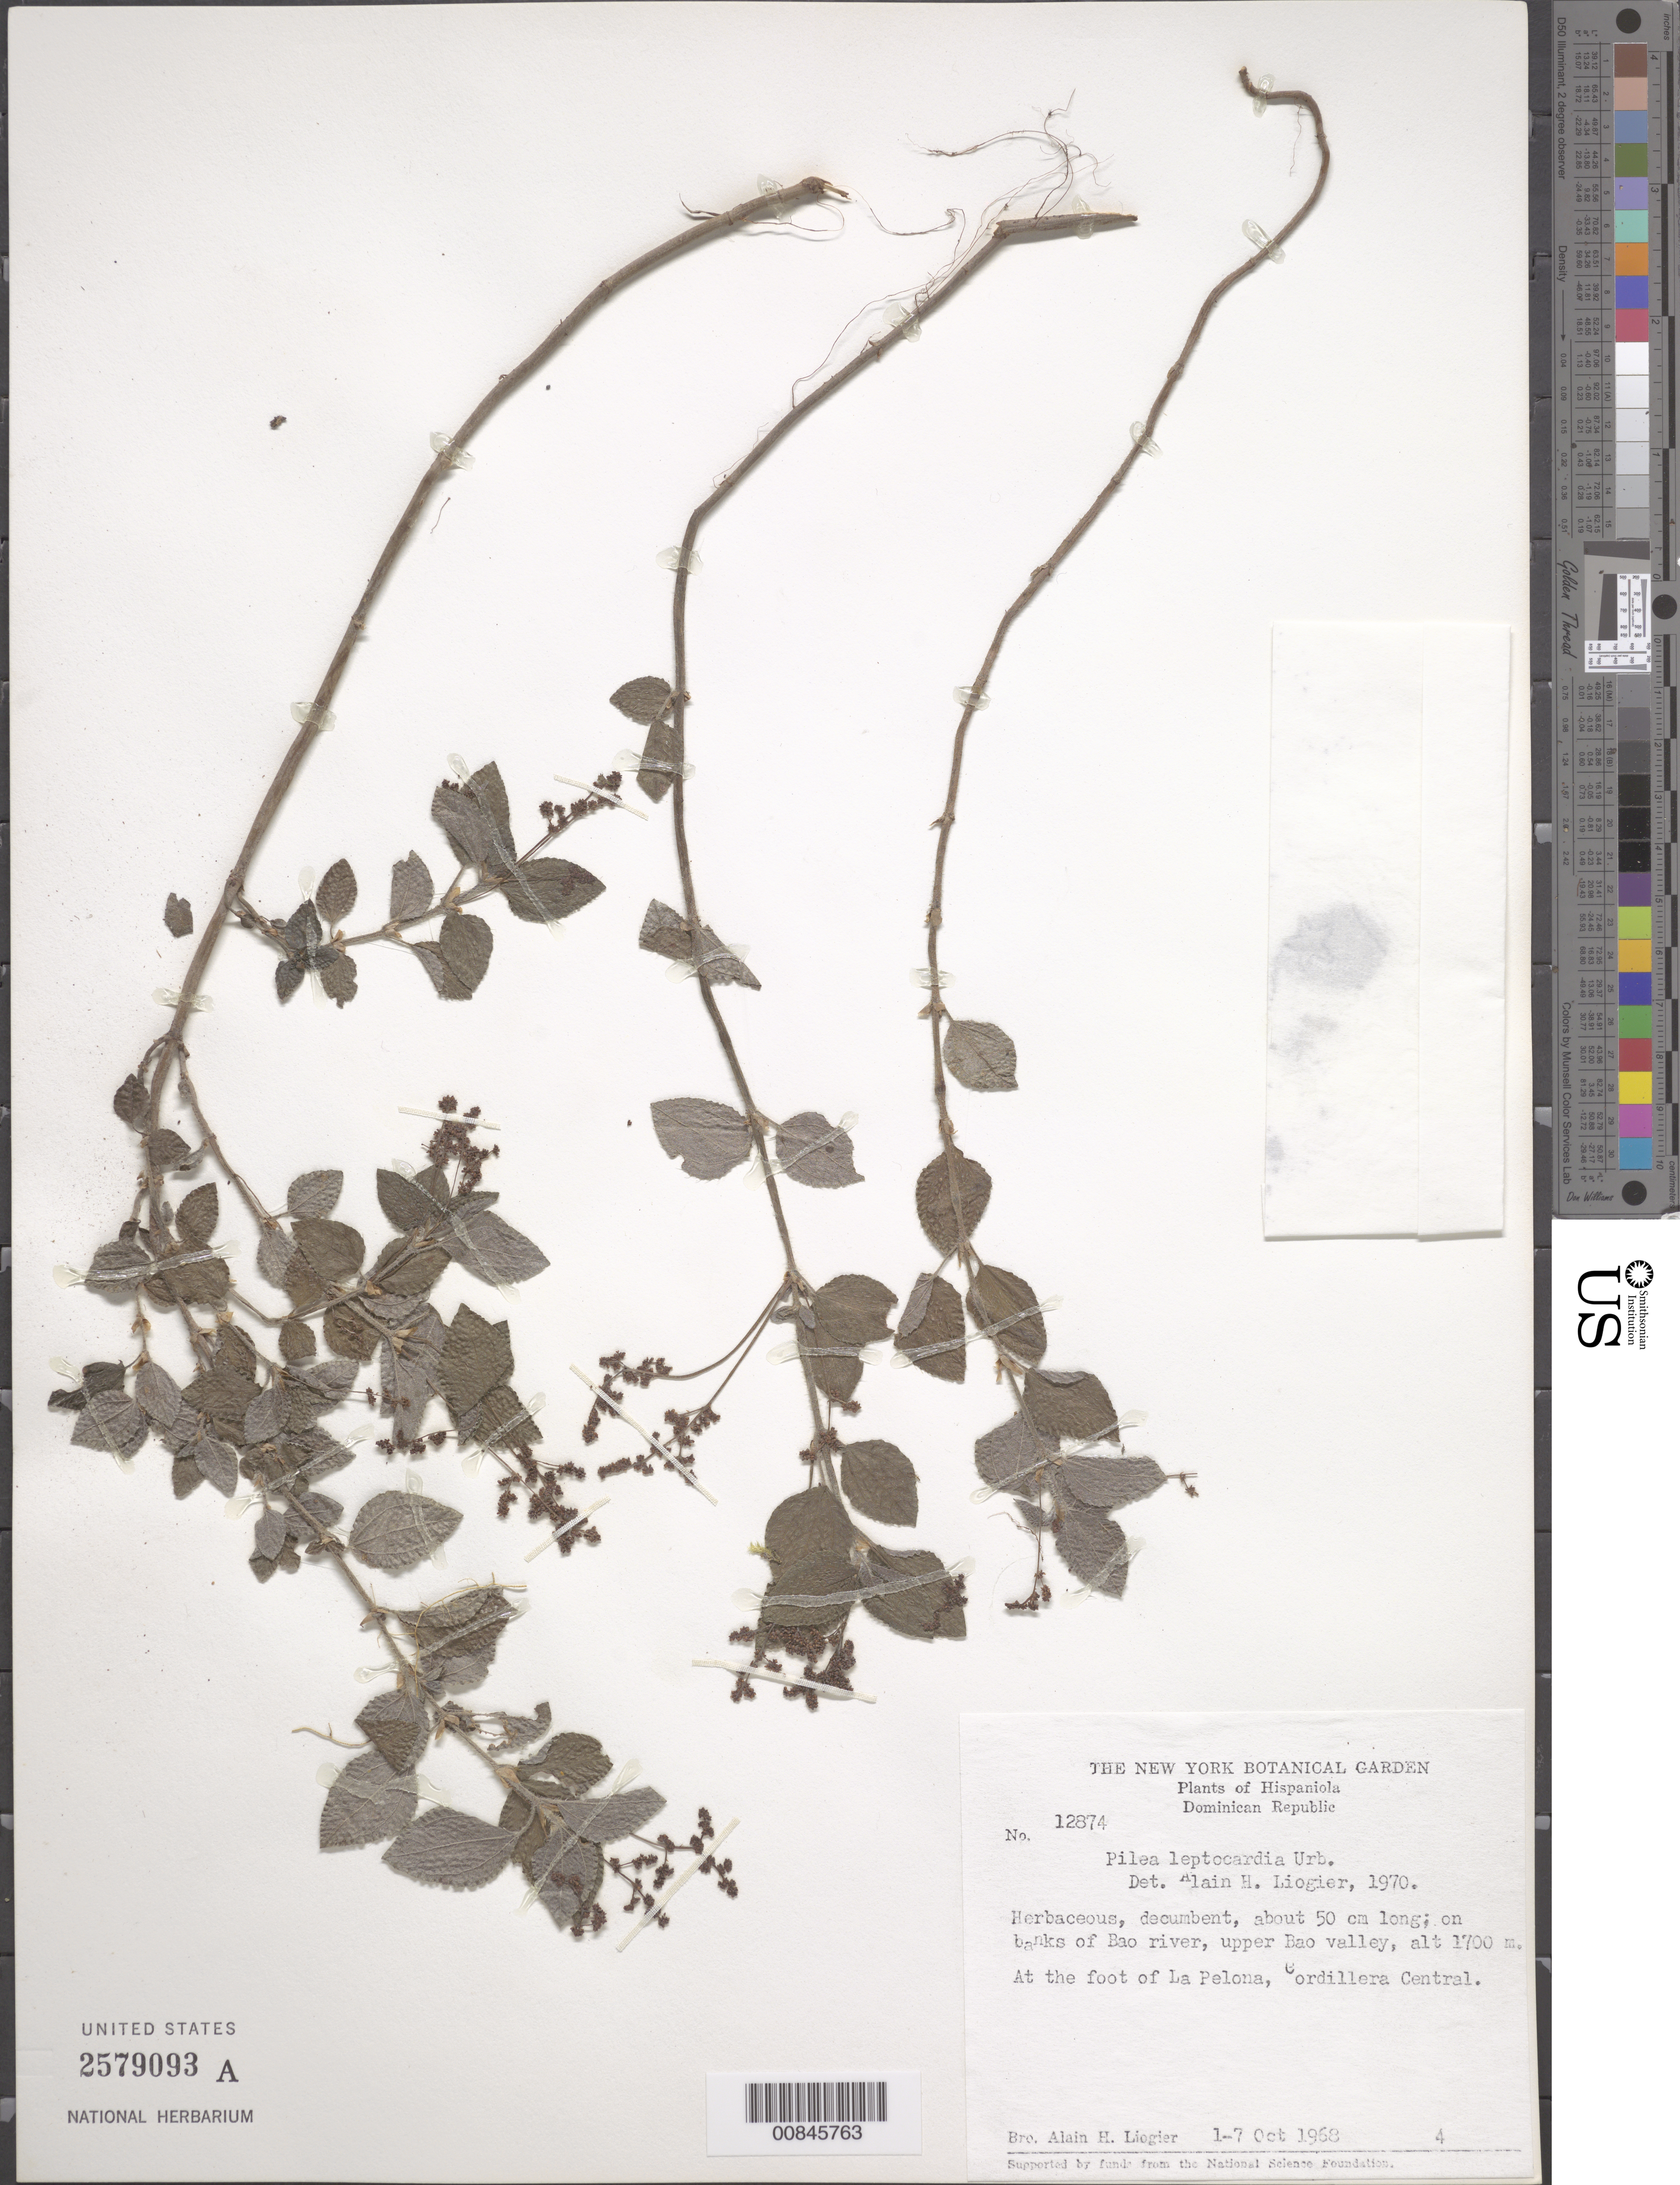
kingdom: Plantae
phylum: Tracheophyta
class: Magnoliopsida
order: Rosales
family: Urticaceae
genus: Pilea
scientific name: Pilea leptocardia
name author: Urb.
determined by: Liogier, Alain H.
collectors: A. H. Liogier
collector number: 12874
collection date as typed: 01 Oct 1968 to 07 Oct 1968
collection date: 1968-10-01/1968-10-07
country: Dominican Republic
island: Hispaniola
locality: Banks of Bao River, upper Bao Valley. At the foot of La Pelona, Cordillera Central.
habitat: On banks of river.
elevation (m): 1700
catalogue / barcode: US 2579093A